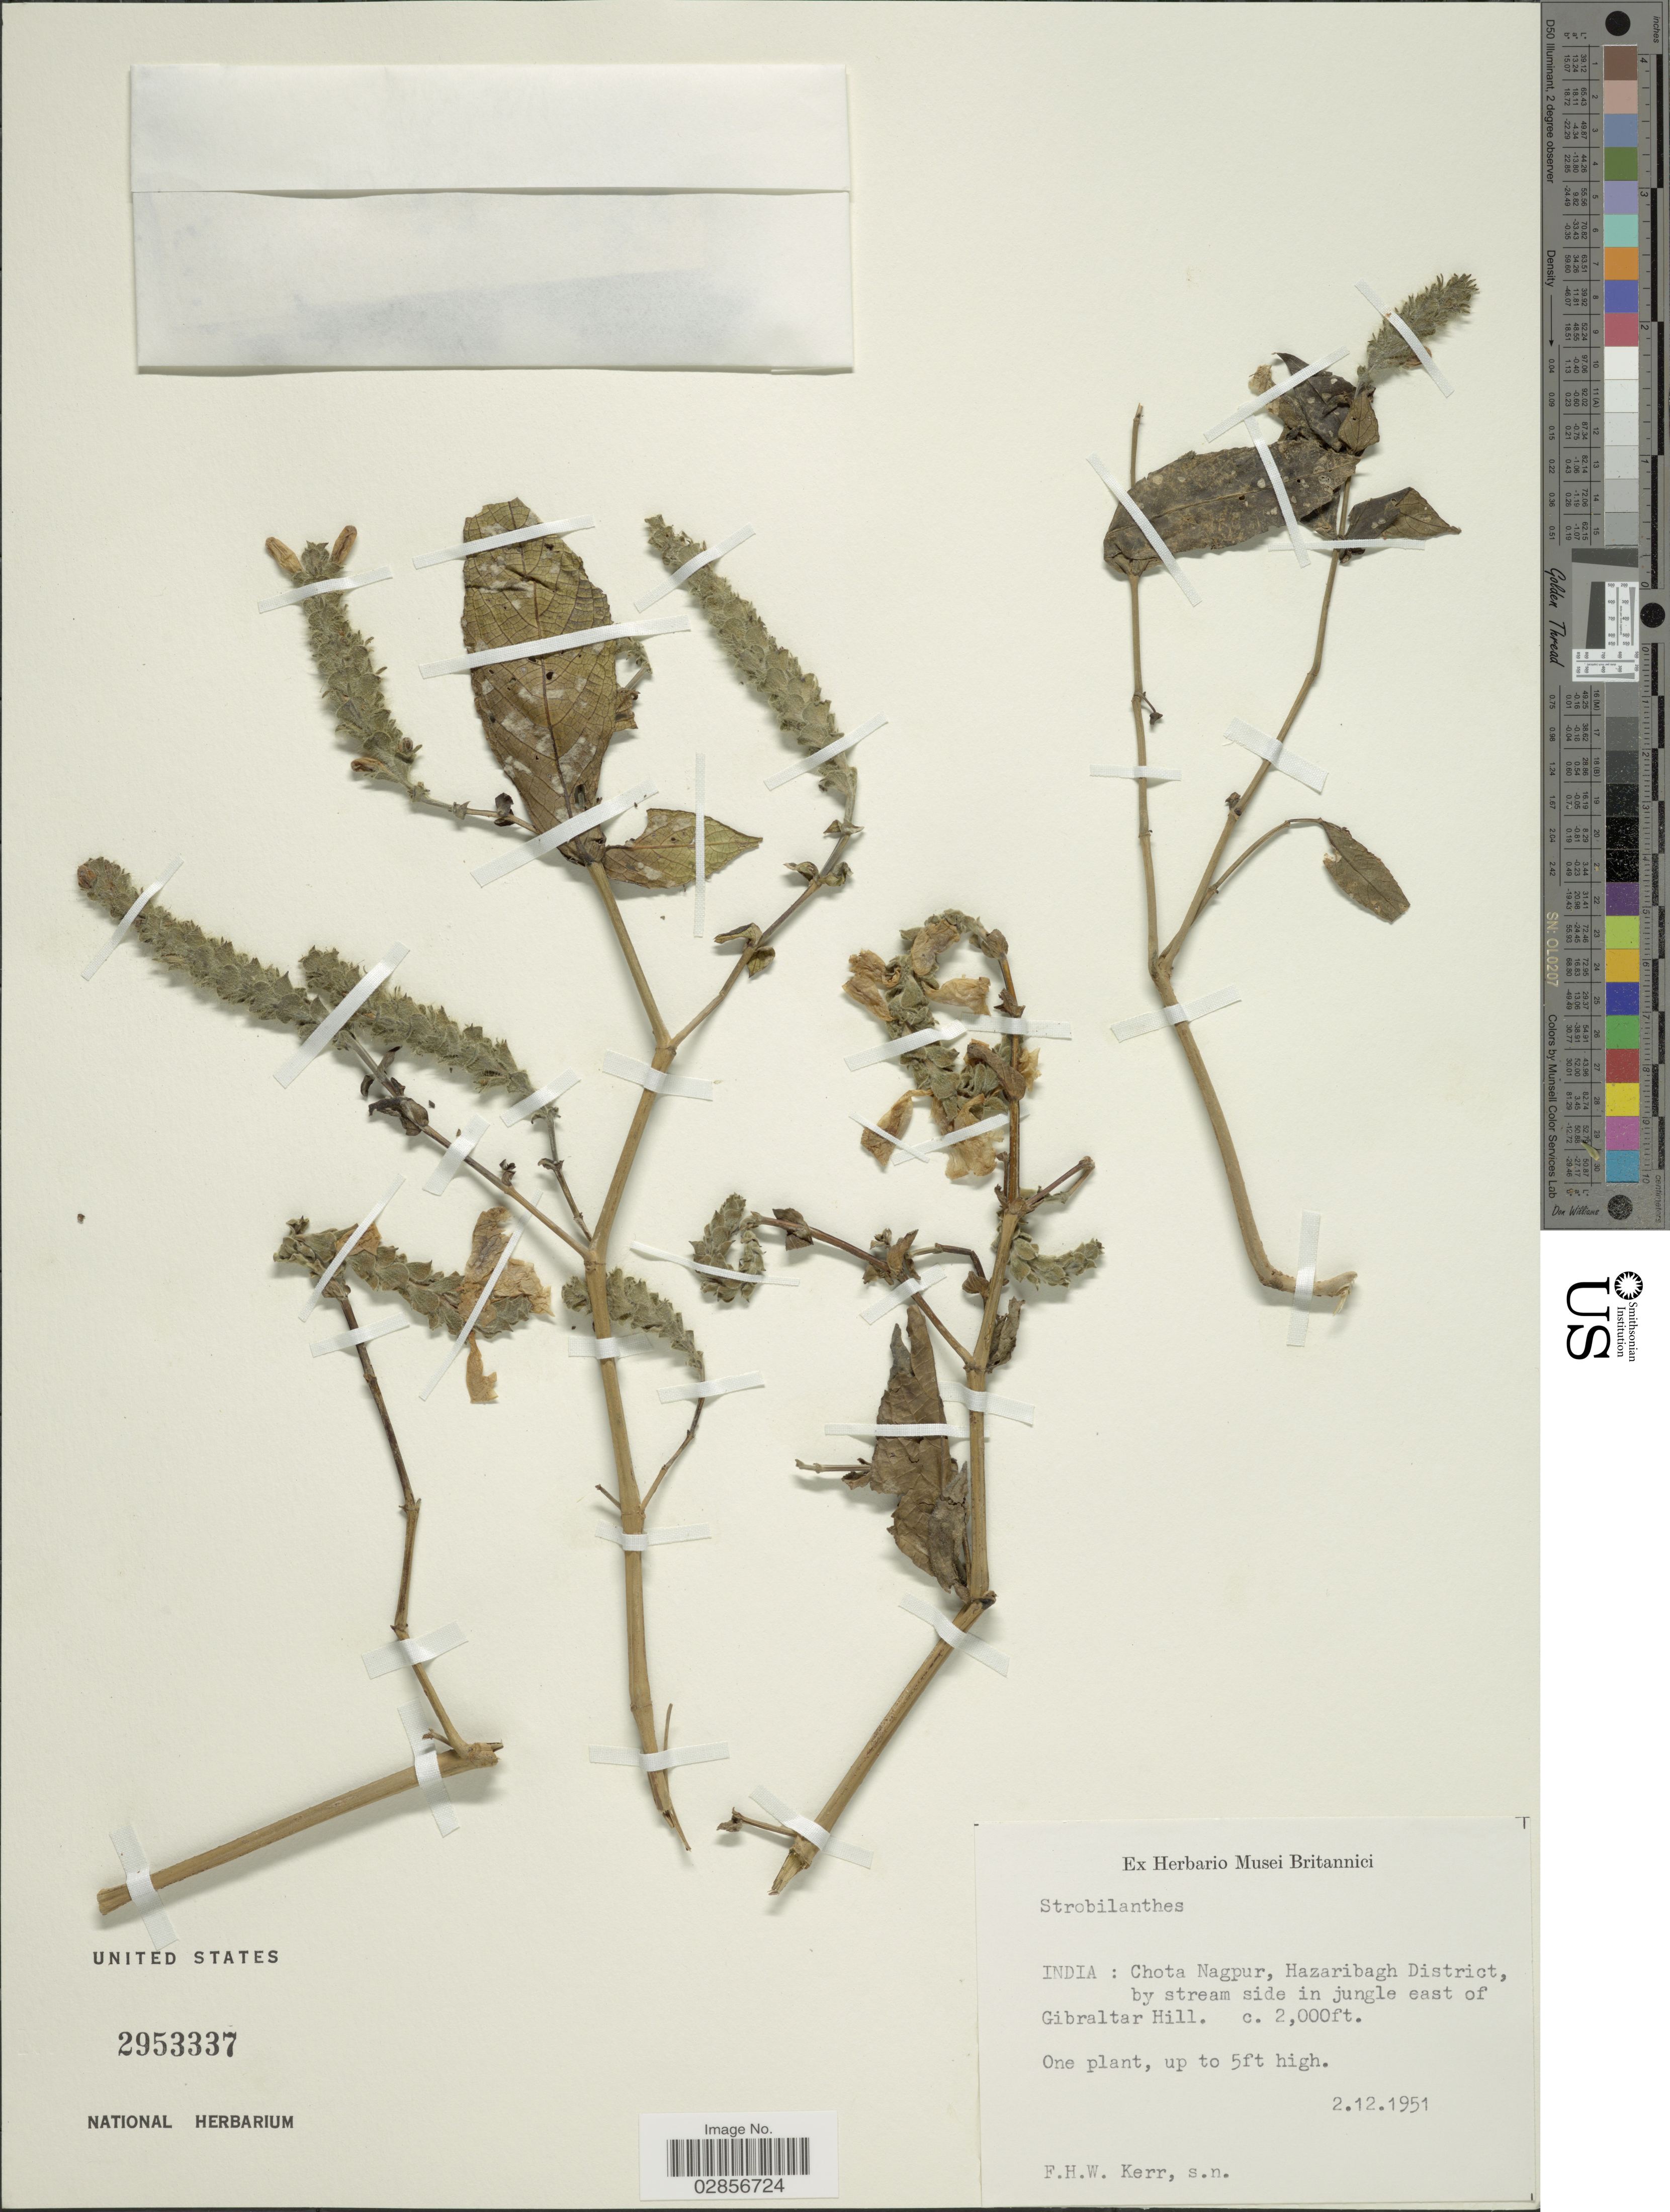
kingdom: Plantae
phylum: Tracheophyta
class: Magnoliopsida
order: Lamiales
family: Acanthaceae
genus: Strobilanthes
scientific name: Strobilanthes sp.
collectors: F. H. W. Kerr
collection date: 1951-12-02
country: India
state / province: Jharkhand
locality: Chota Nagpur, Hazaribagh District, by stream side in jungle east of Gibraltar Hill.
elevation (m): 610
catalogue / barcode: US 2953337